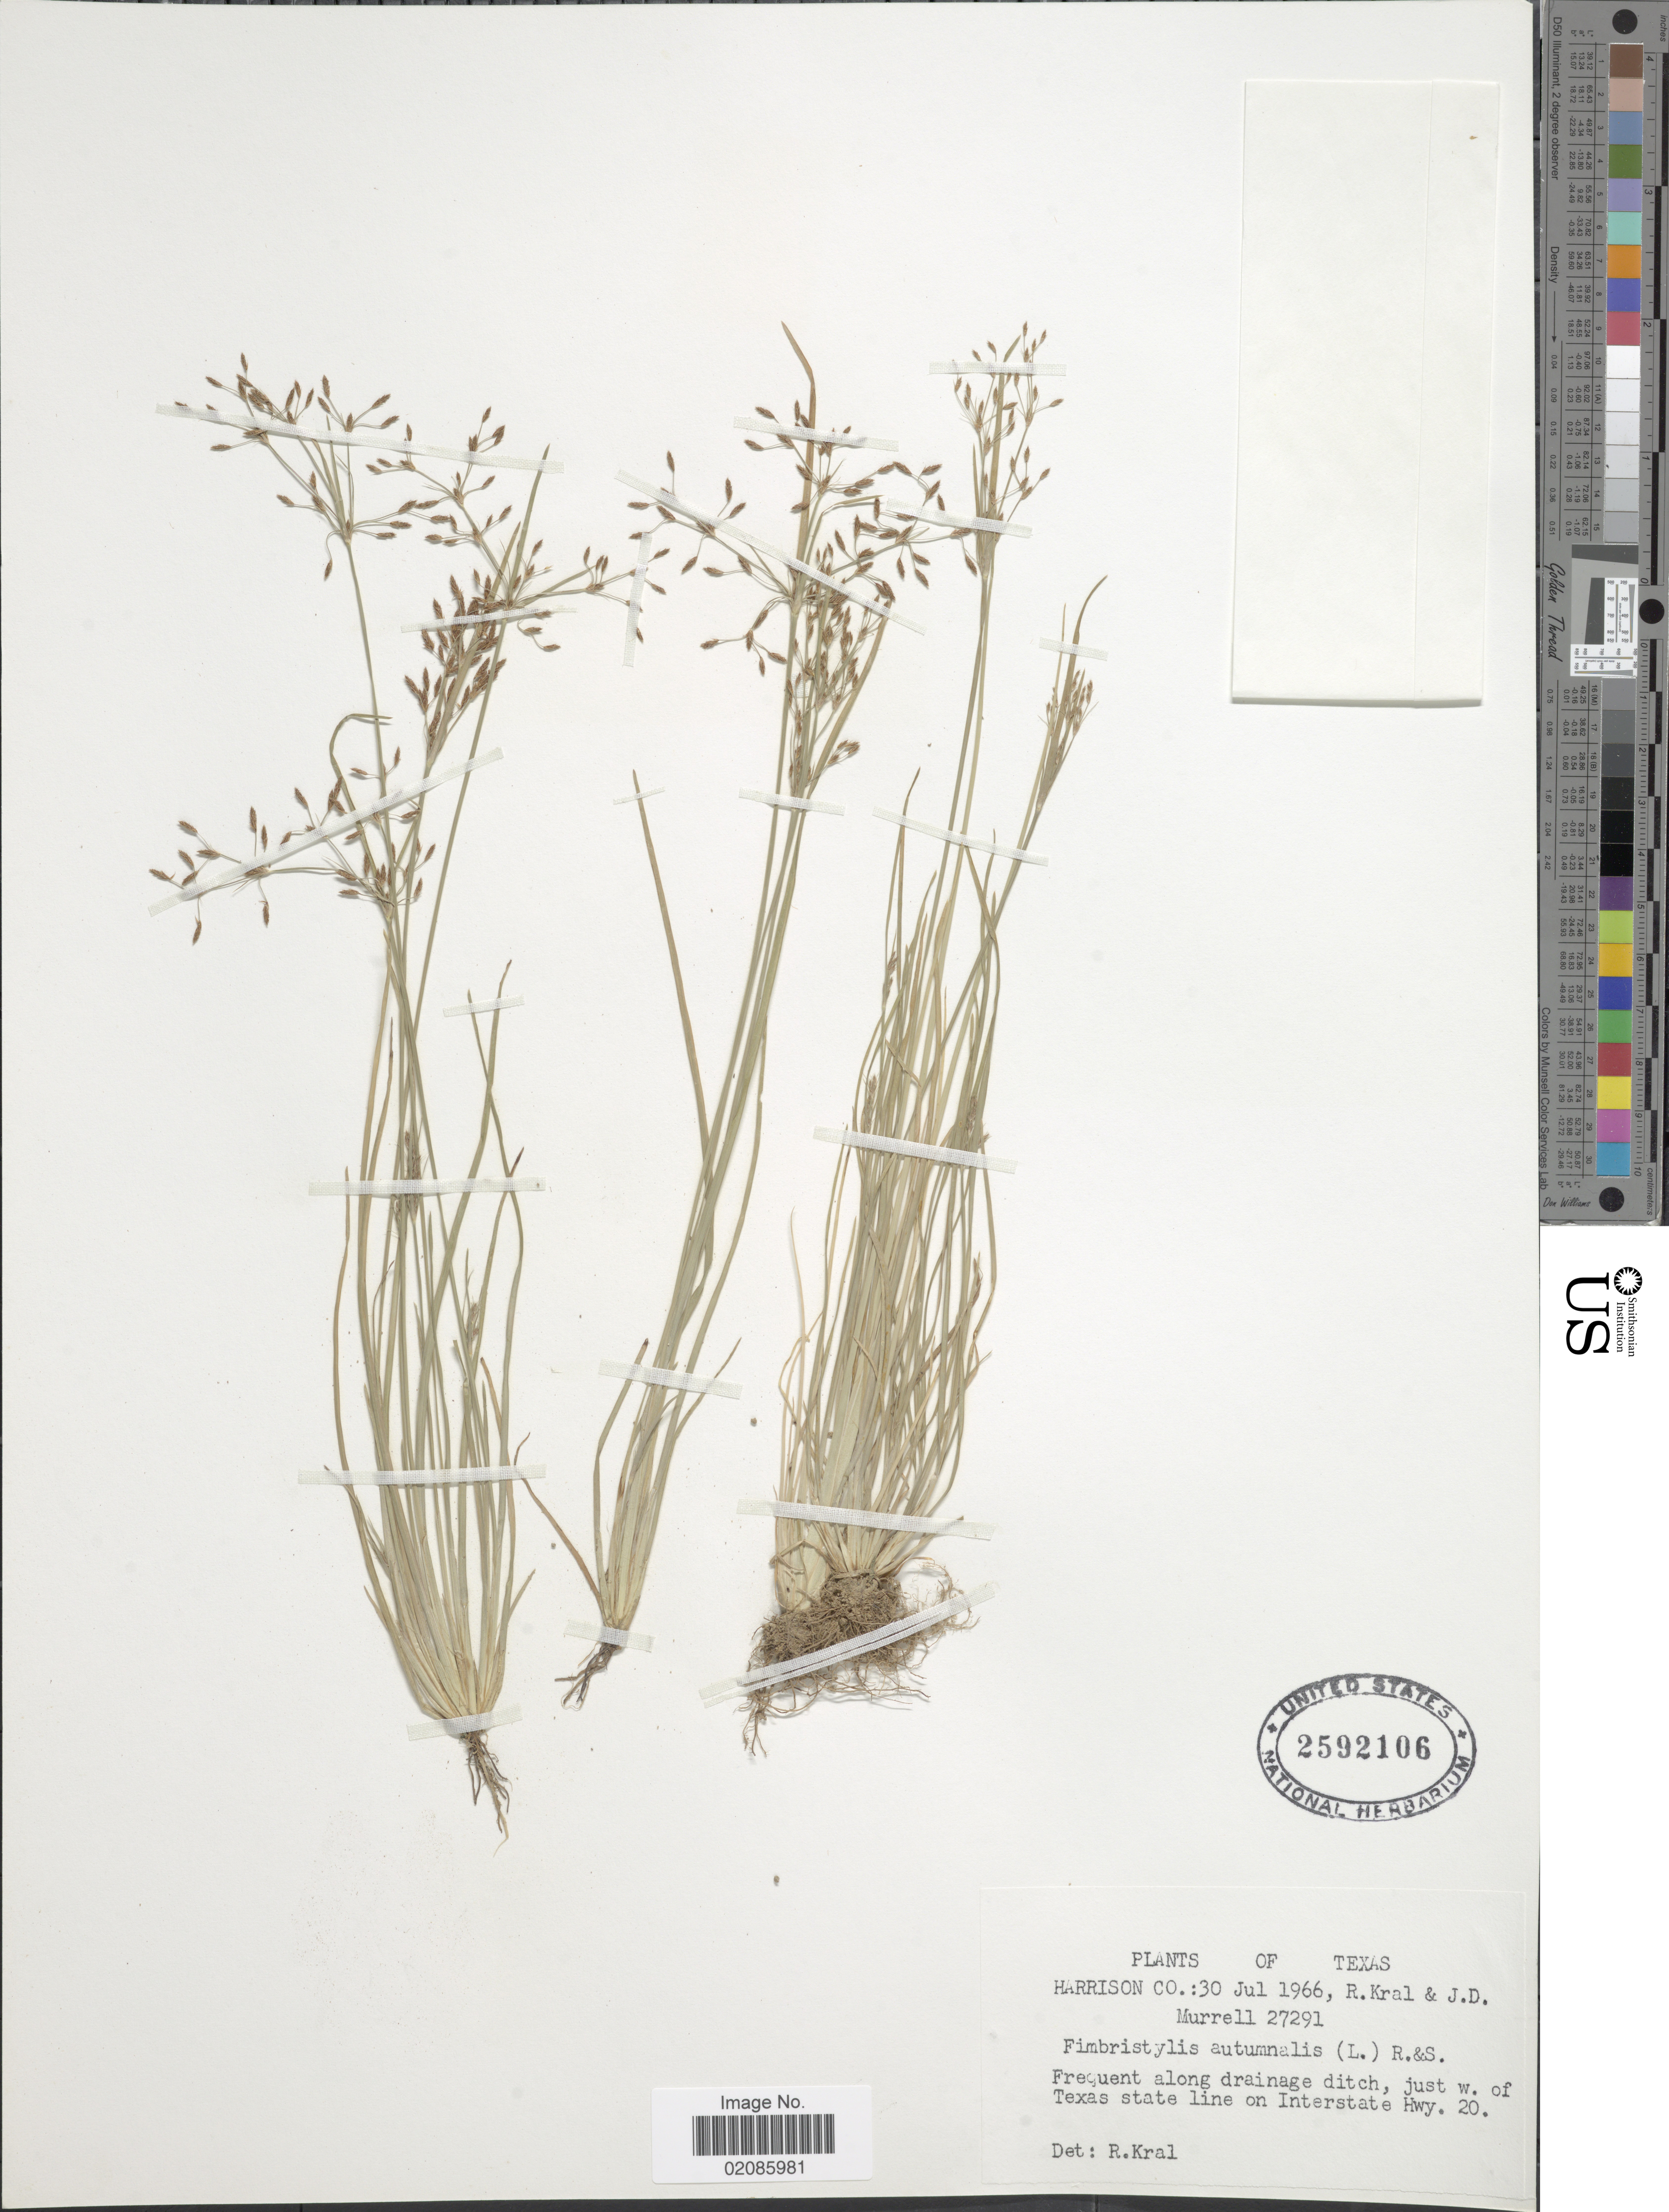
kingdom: Plantae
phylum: Tracheophyta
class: Liliopsida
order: Poales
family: Cyperaceae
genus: Fimbristylis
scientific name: Fimbristylis autumnalis (L.) Roem. & Schult.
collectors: R. Kral & J. Murrell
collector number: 27291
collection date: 1966-07-30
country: United States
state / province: Texas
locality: Harrison Co. Frequent along drainage ditch, just w. of Texas state line on Interstate Hwy. 20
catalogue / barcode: US 2592106